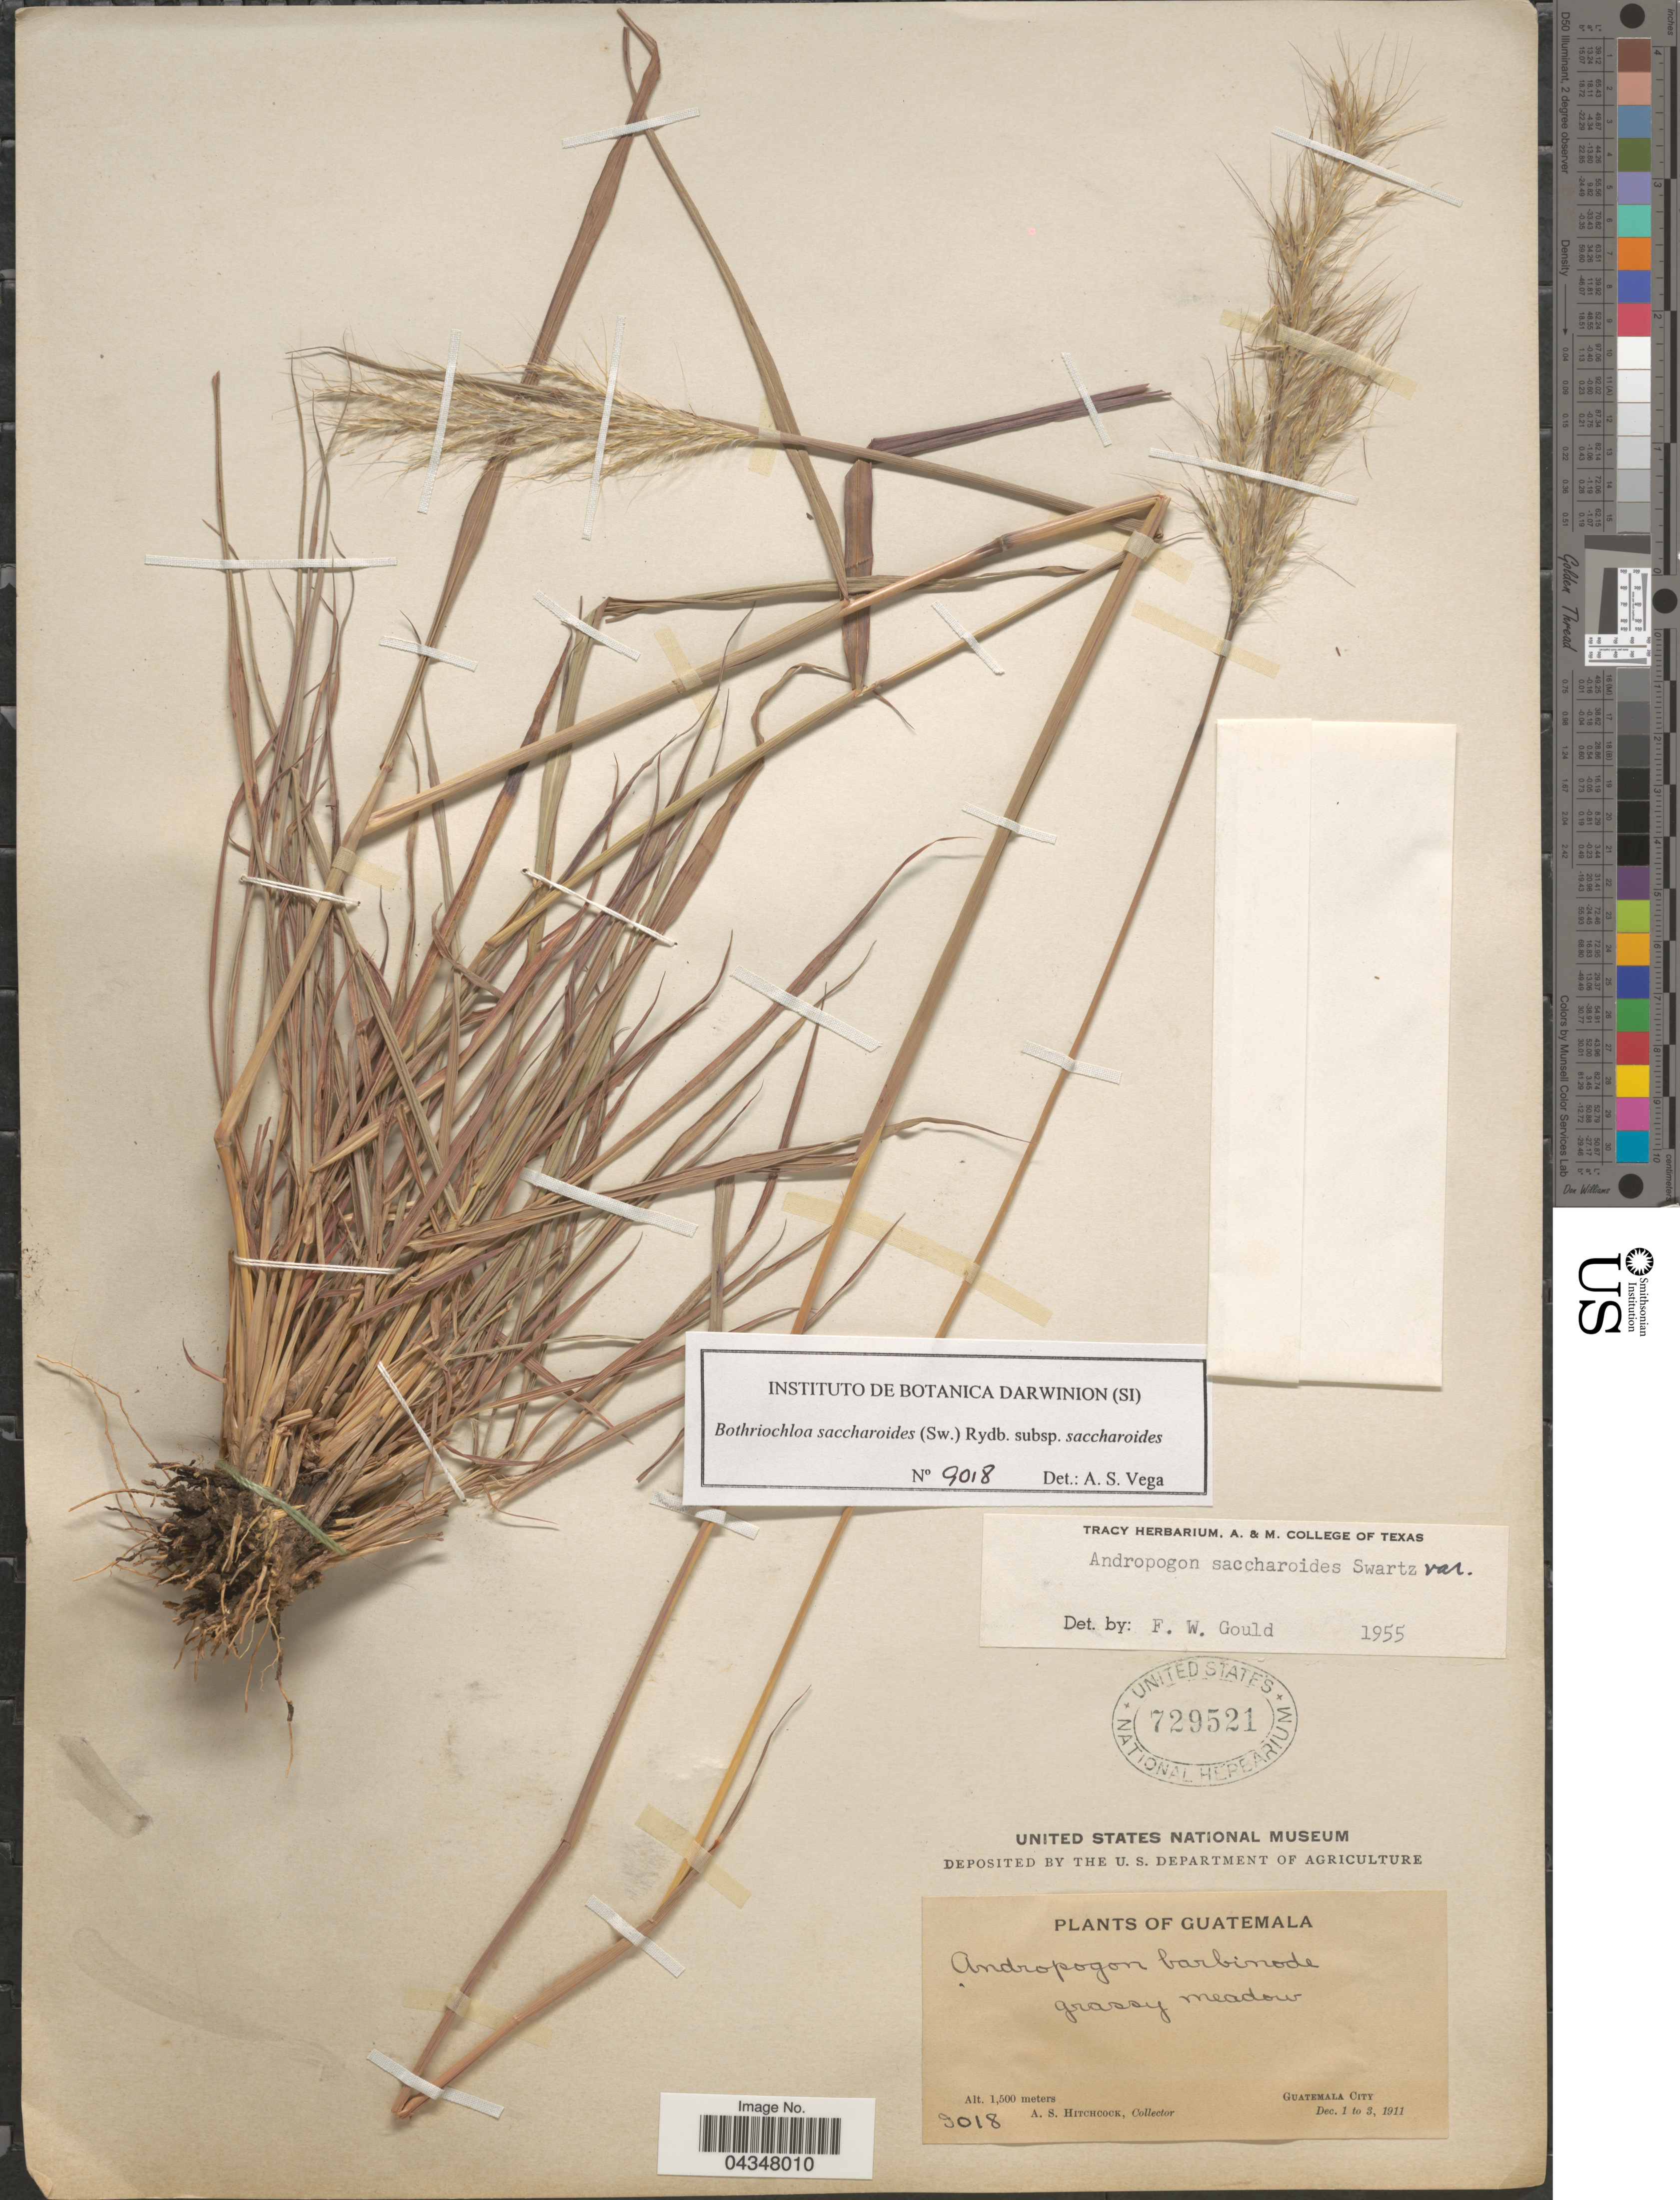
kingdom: Plantae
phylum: Tracheophyta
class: Liliopsida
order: Poales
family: Poaceae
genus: Bothriochloa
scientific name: Bothriochloa saccharoides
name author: (Sw.) Rydb.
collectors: A. S. Hitchcock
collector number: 9018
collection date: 1911-12-01/1911-12-03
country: Guatemala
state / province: Guatemala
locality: Guatemala City.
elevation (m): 1500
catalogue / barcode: US 729521